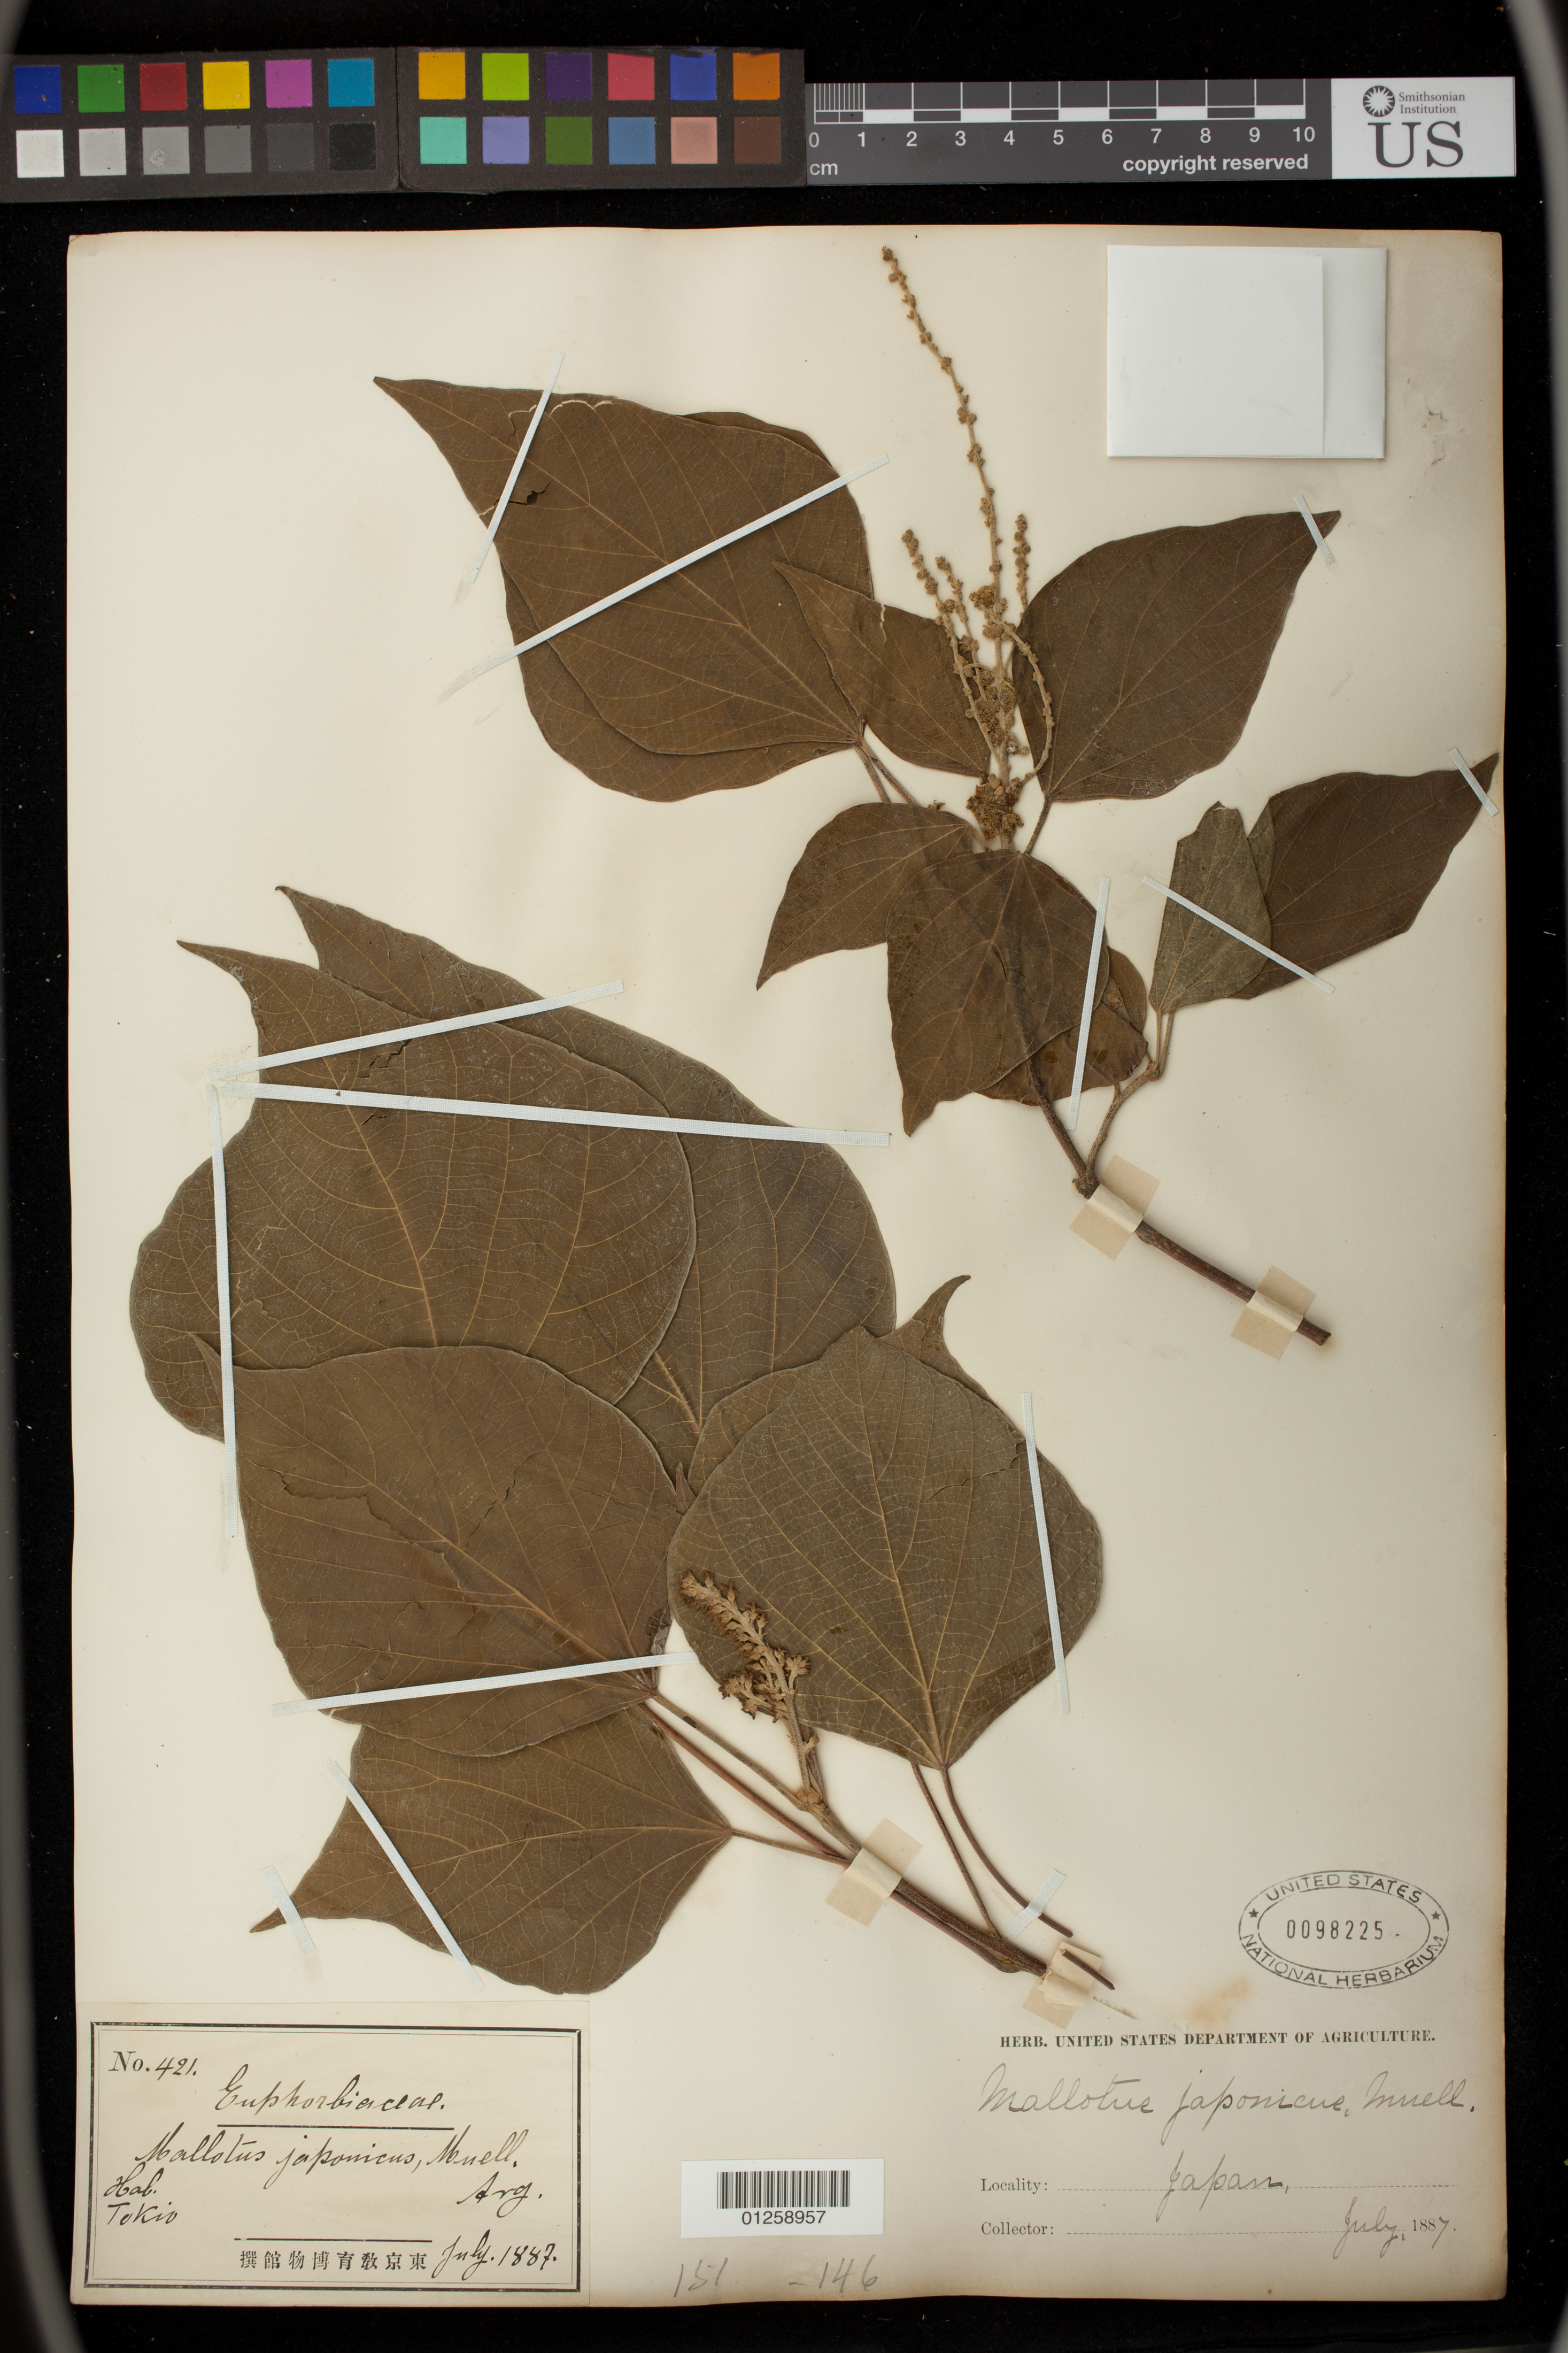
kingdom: Plantae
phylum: Tracheophyta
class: Magnoliopsida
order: Malpighiales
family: Euphorbiaceae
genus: Mallotus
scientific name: Mallotus japonicus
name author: (Spreng.) Müll. Arg.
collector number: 421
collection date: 1887-07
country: Japan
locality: Tokyo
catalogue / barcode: US 98225